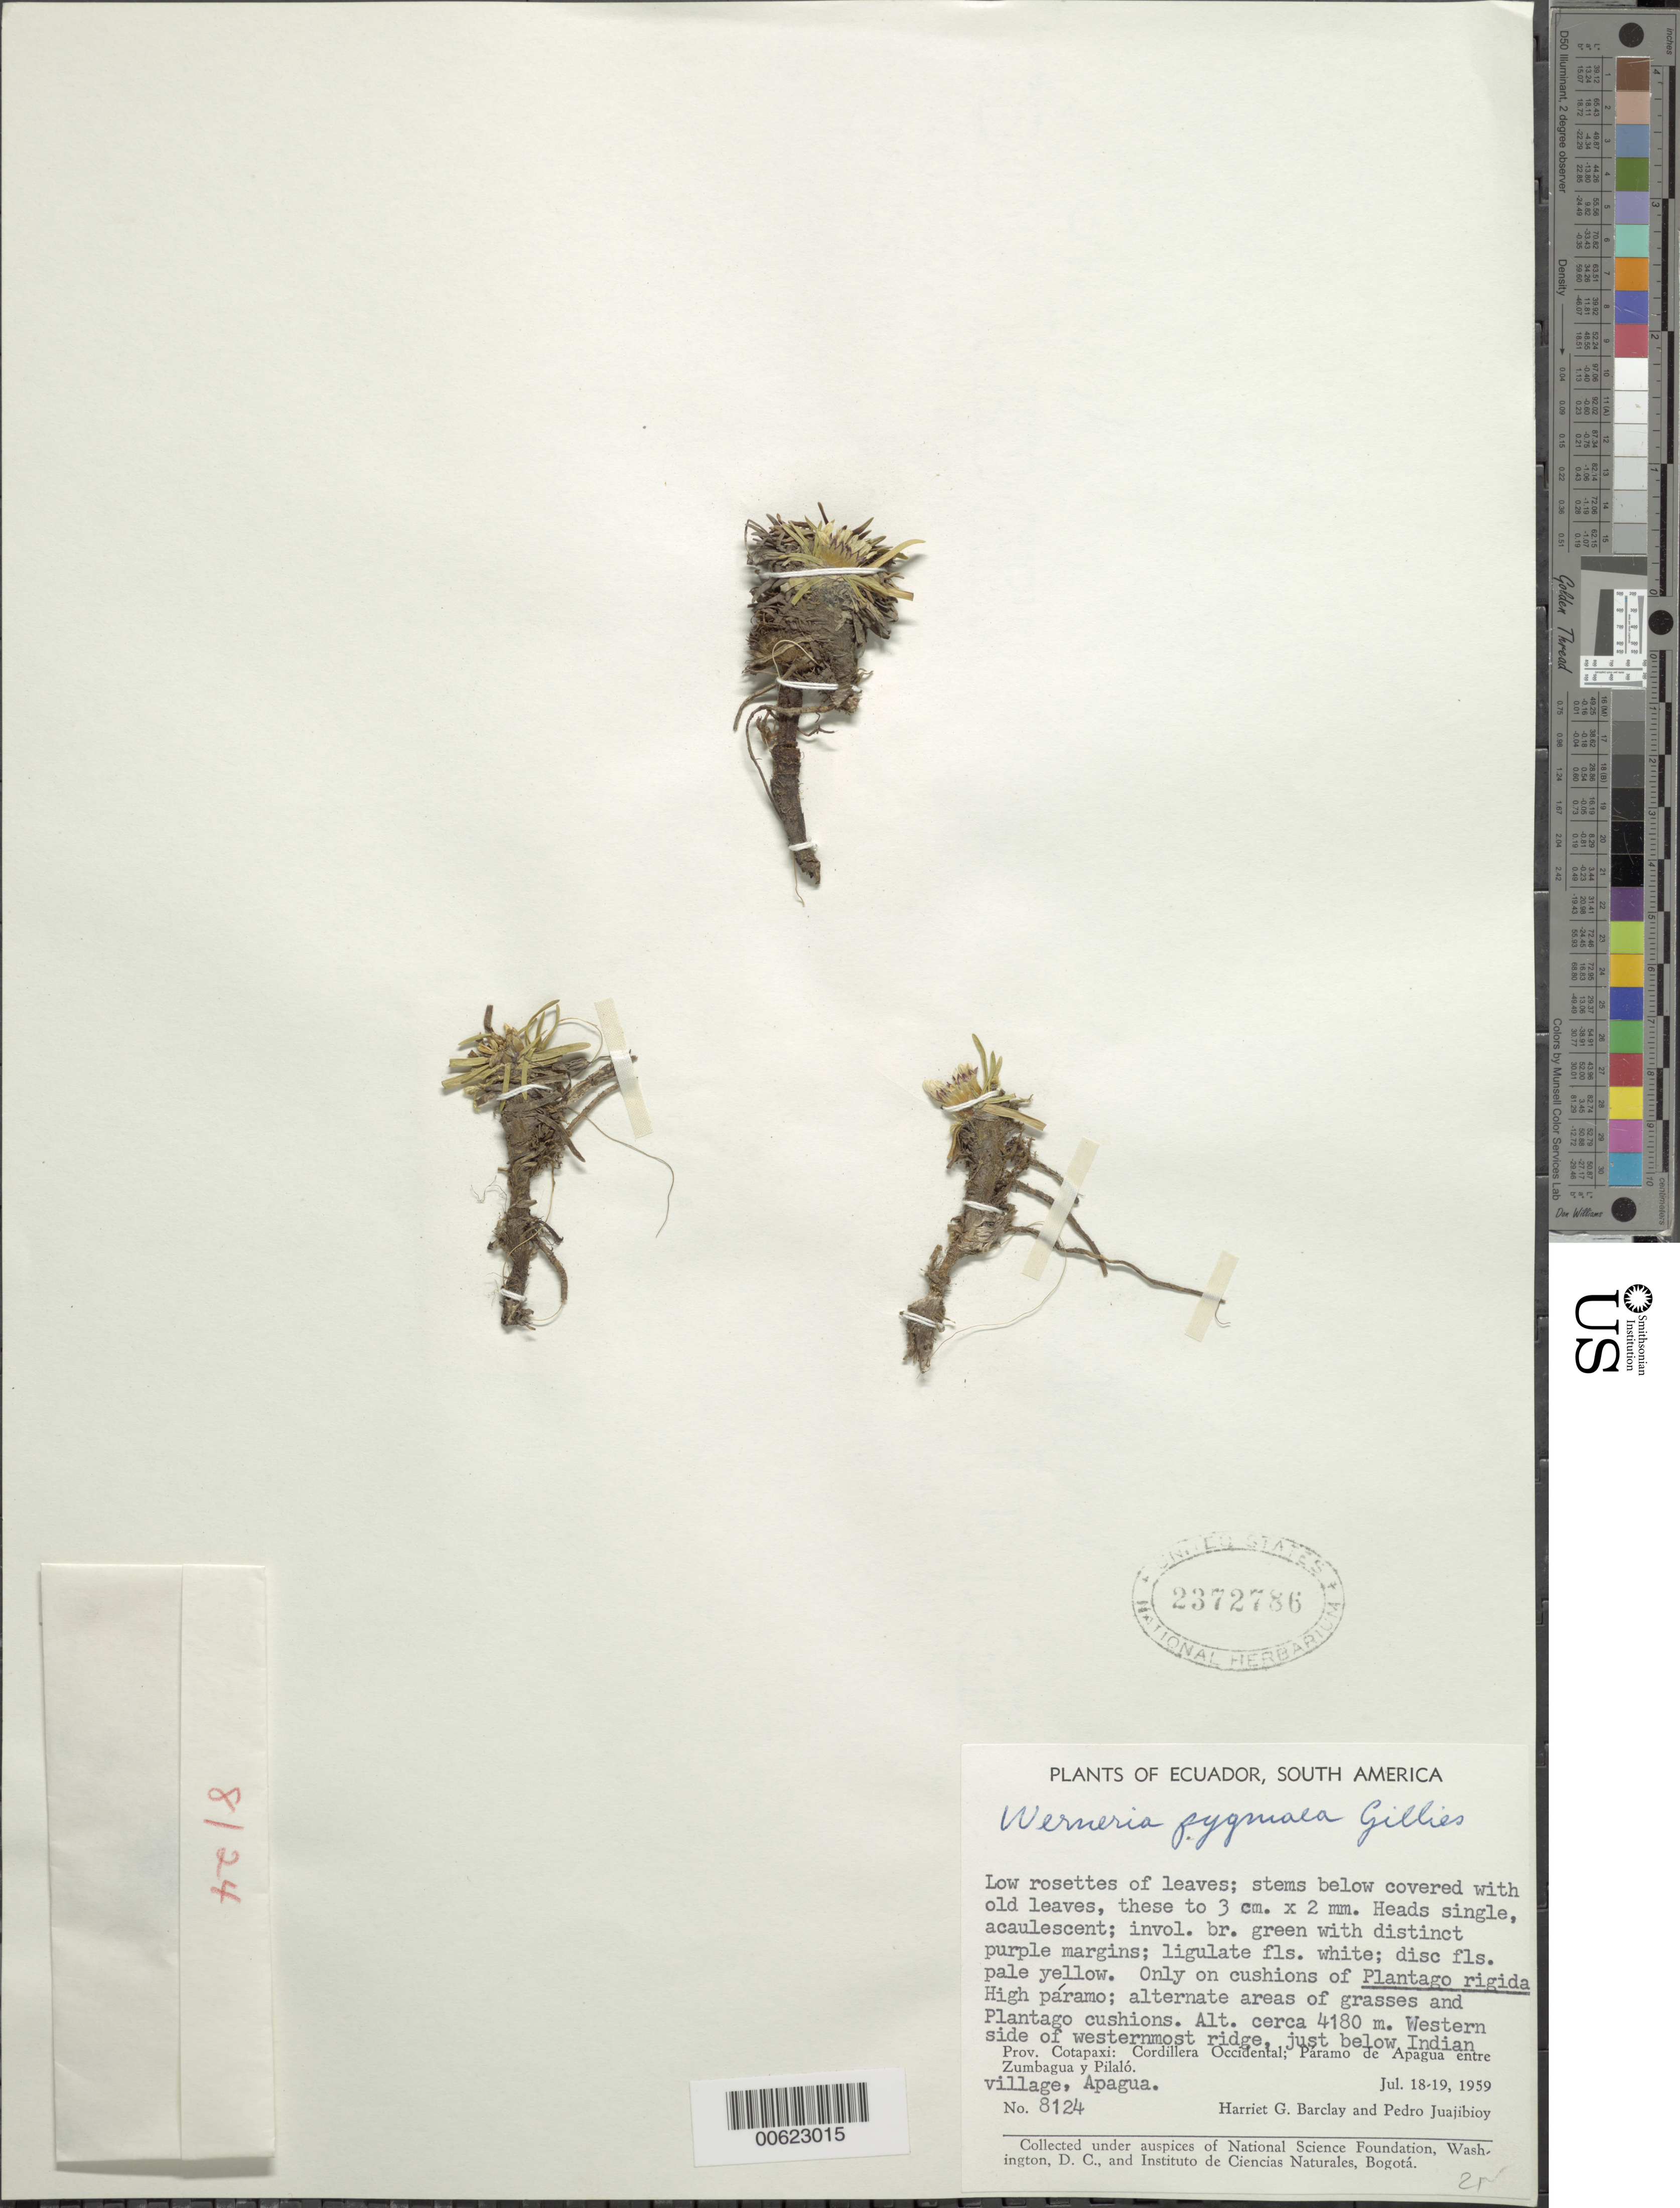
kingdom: Plantae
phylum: Tracheophyta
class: Magnoliopsida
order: Asterales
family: Asteraceae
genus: Werneria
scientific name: Werneria pygmaea complex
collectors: H. G. Barclay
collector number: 8124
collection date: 1959-07-18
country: Ecuador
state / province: Cotopaxi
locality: Cordillera Occidental; Paramo de Apagua entre Zumbagua y Pilalo. Westside of western most ridge, below Indian village, Apagua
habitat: Grows only on cushions of Plantago rigida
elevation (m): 4180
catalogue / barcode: US 2372786